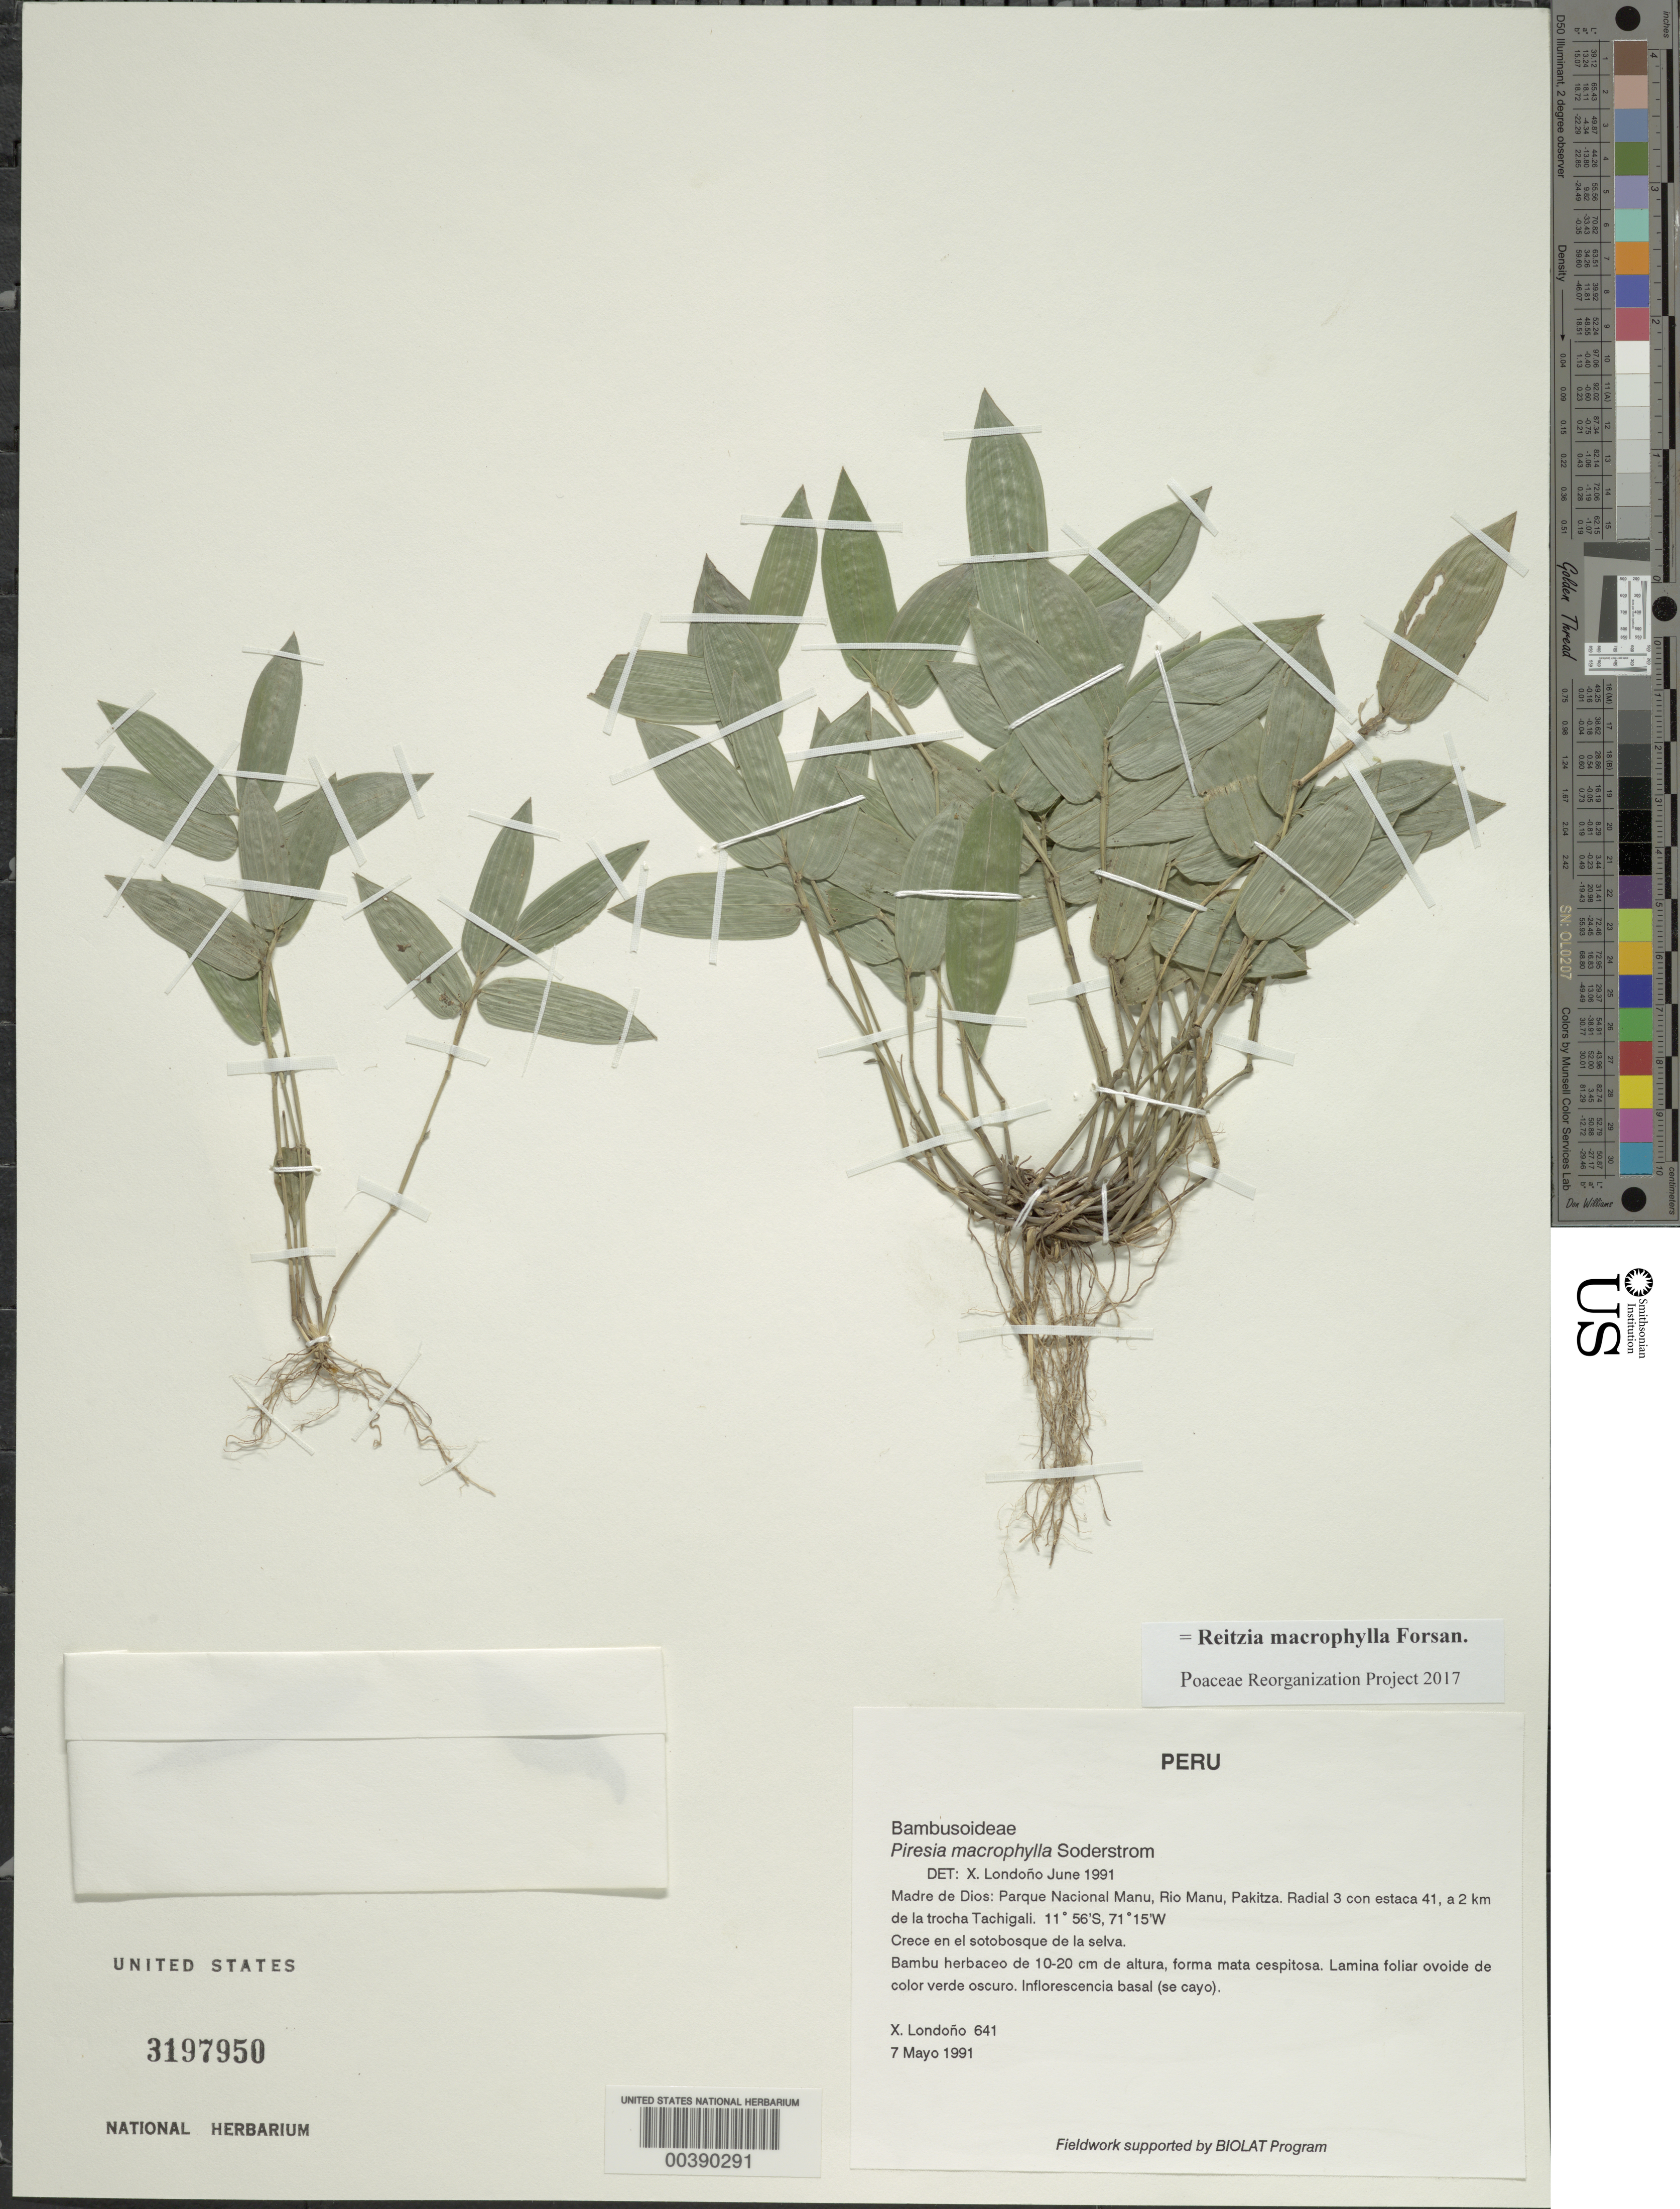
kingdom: Plantae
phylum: Tracheophyta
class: Liliopsida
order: Poales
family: Poaceae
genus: Reitzia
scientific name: Reitzia macrophylla ined. 2019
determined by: Poaceae Reorganization Project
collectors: X. Londoño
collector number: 641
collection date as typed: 07 May 1991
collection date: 1991-05-07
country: Peru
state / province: Madre de Dios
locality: Parque nacional manu, rio manu, pakitza, radial 3 con estaca 41, a 2 km de la trocha tachigali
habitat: Sotobosque de la selva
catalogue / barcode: US 3197950